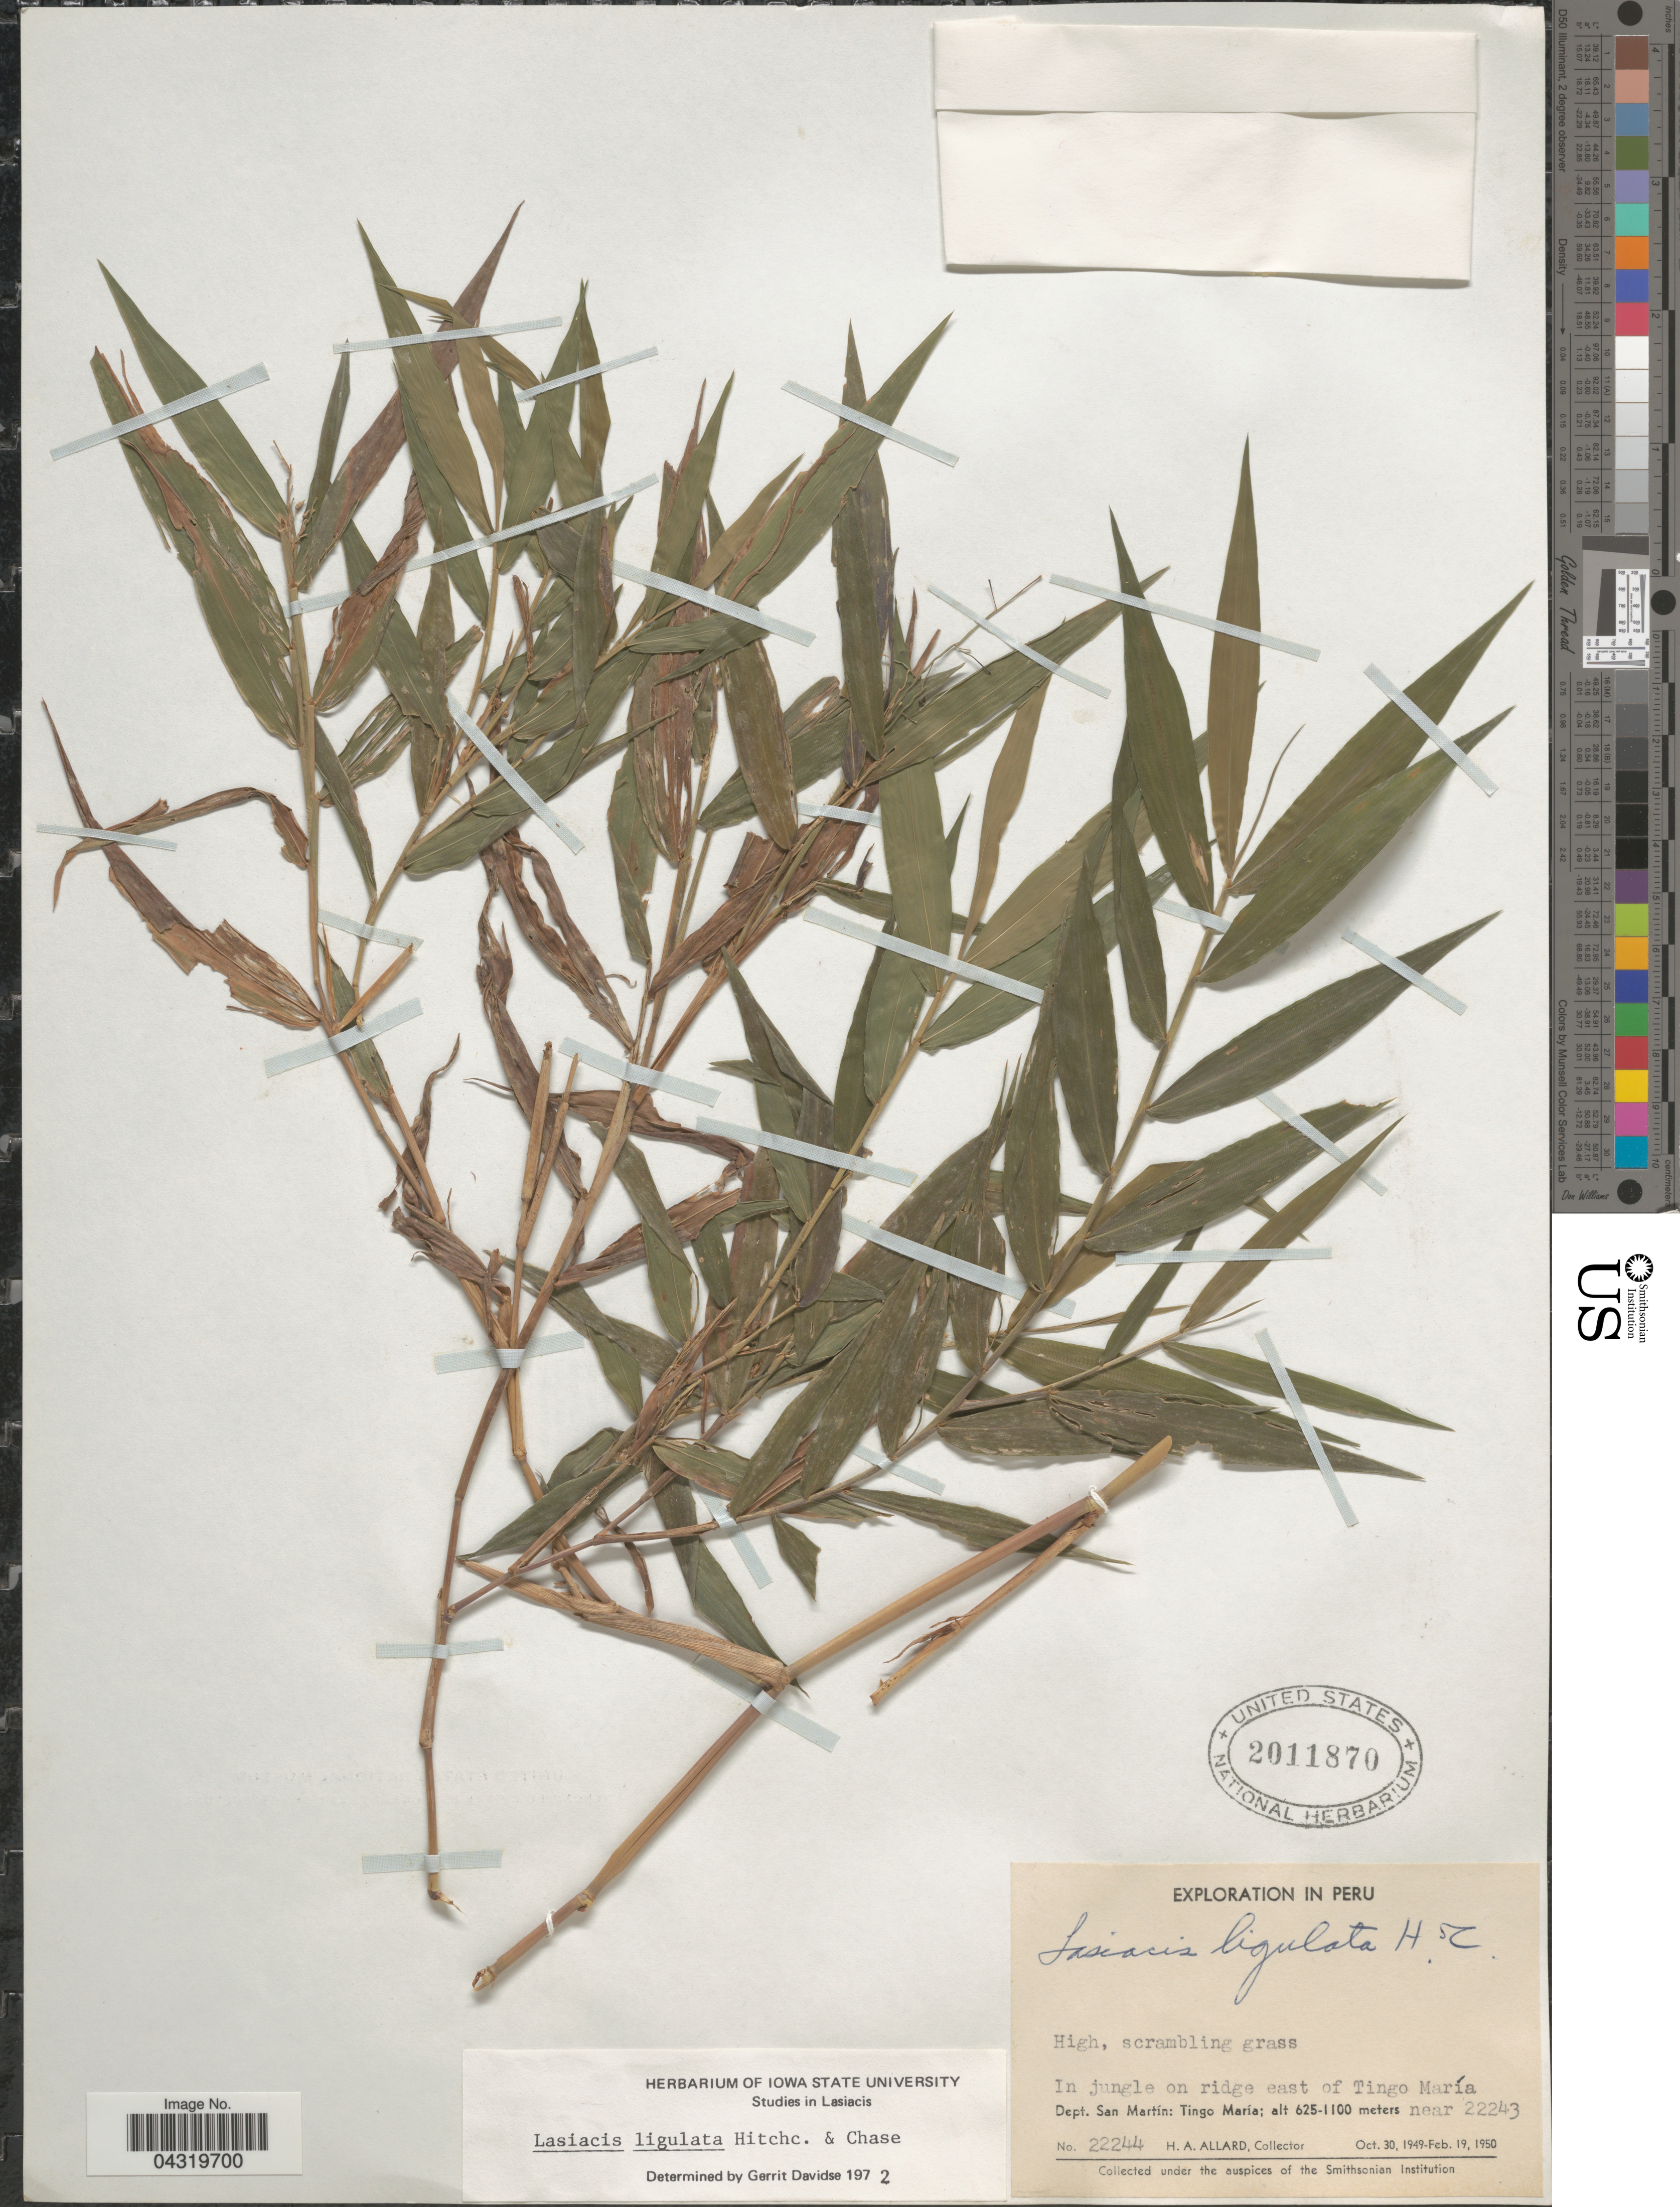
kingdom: Plantae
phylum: Tracheophyta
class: Liliopsida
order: Poales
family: Poaceae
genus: Lasiacis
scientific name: Lasiacis ligulata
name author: Hitchc. & Chase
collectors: H. A. Allard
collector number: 22244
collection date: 1949-10-30/1950-02-19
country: Peru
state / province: San Martín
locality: Exploration in Peru. In jungle on ridge east of Tingo María. Dept. San Martín: Tingo María.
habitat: in jungle on ridge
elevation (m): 625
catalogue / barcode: US 2011870